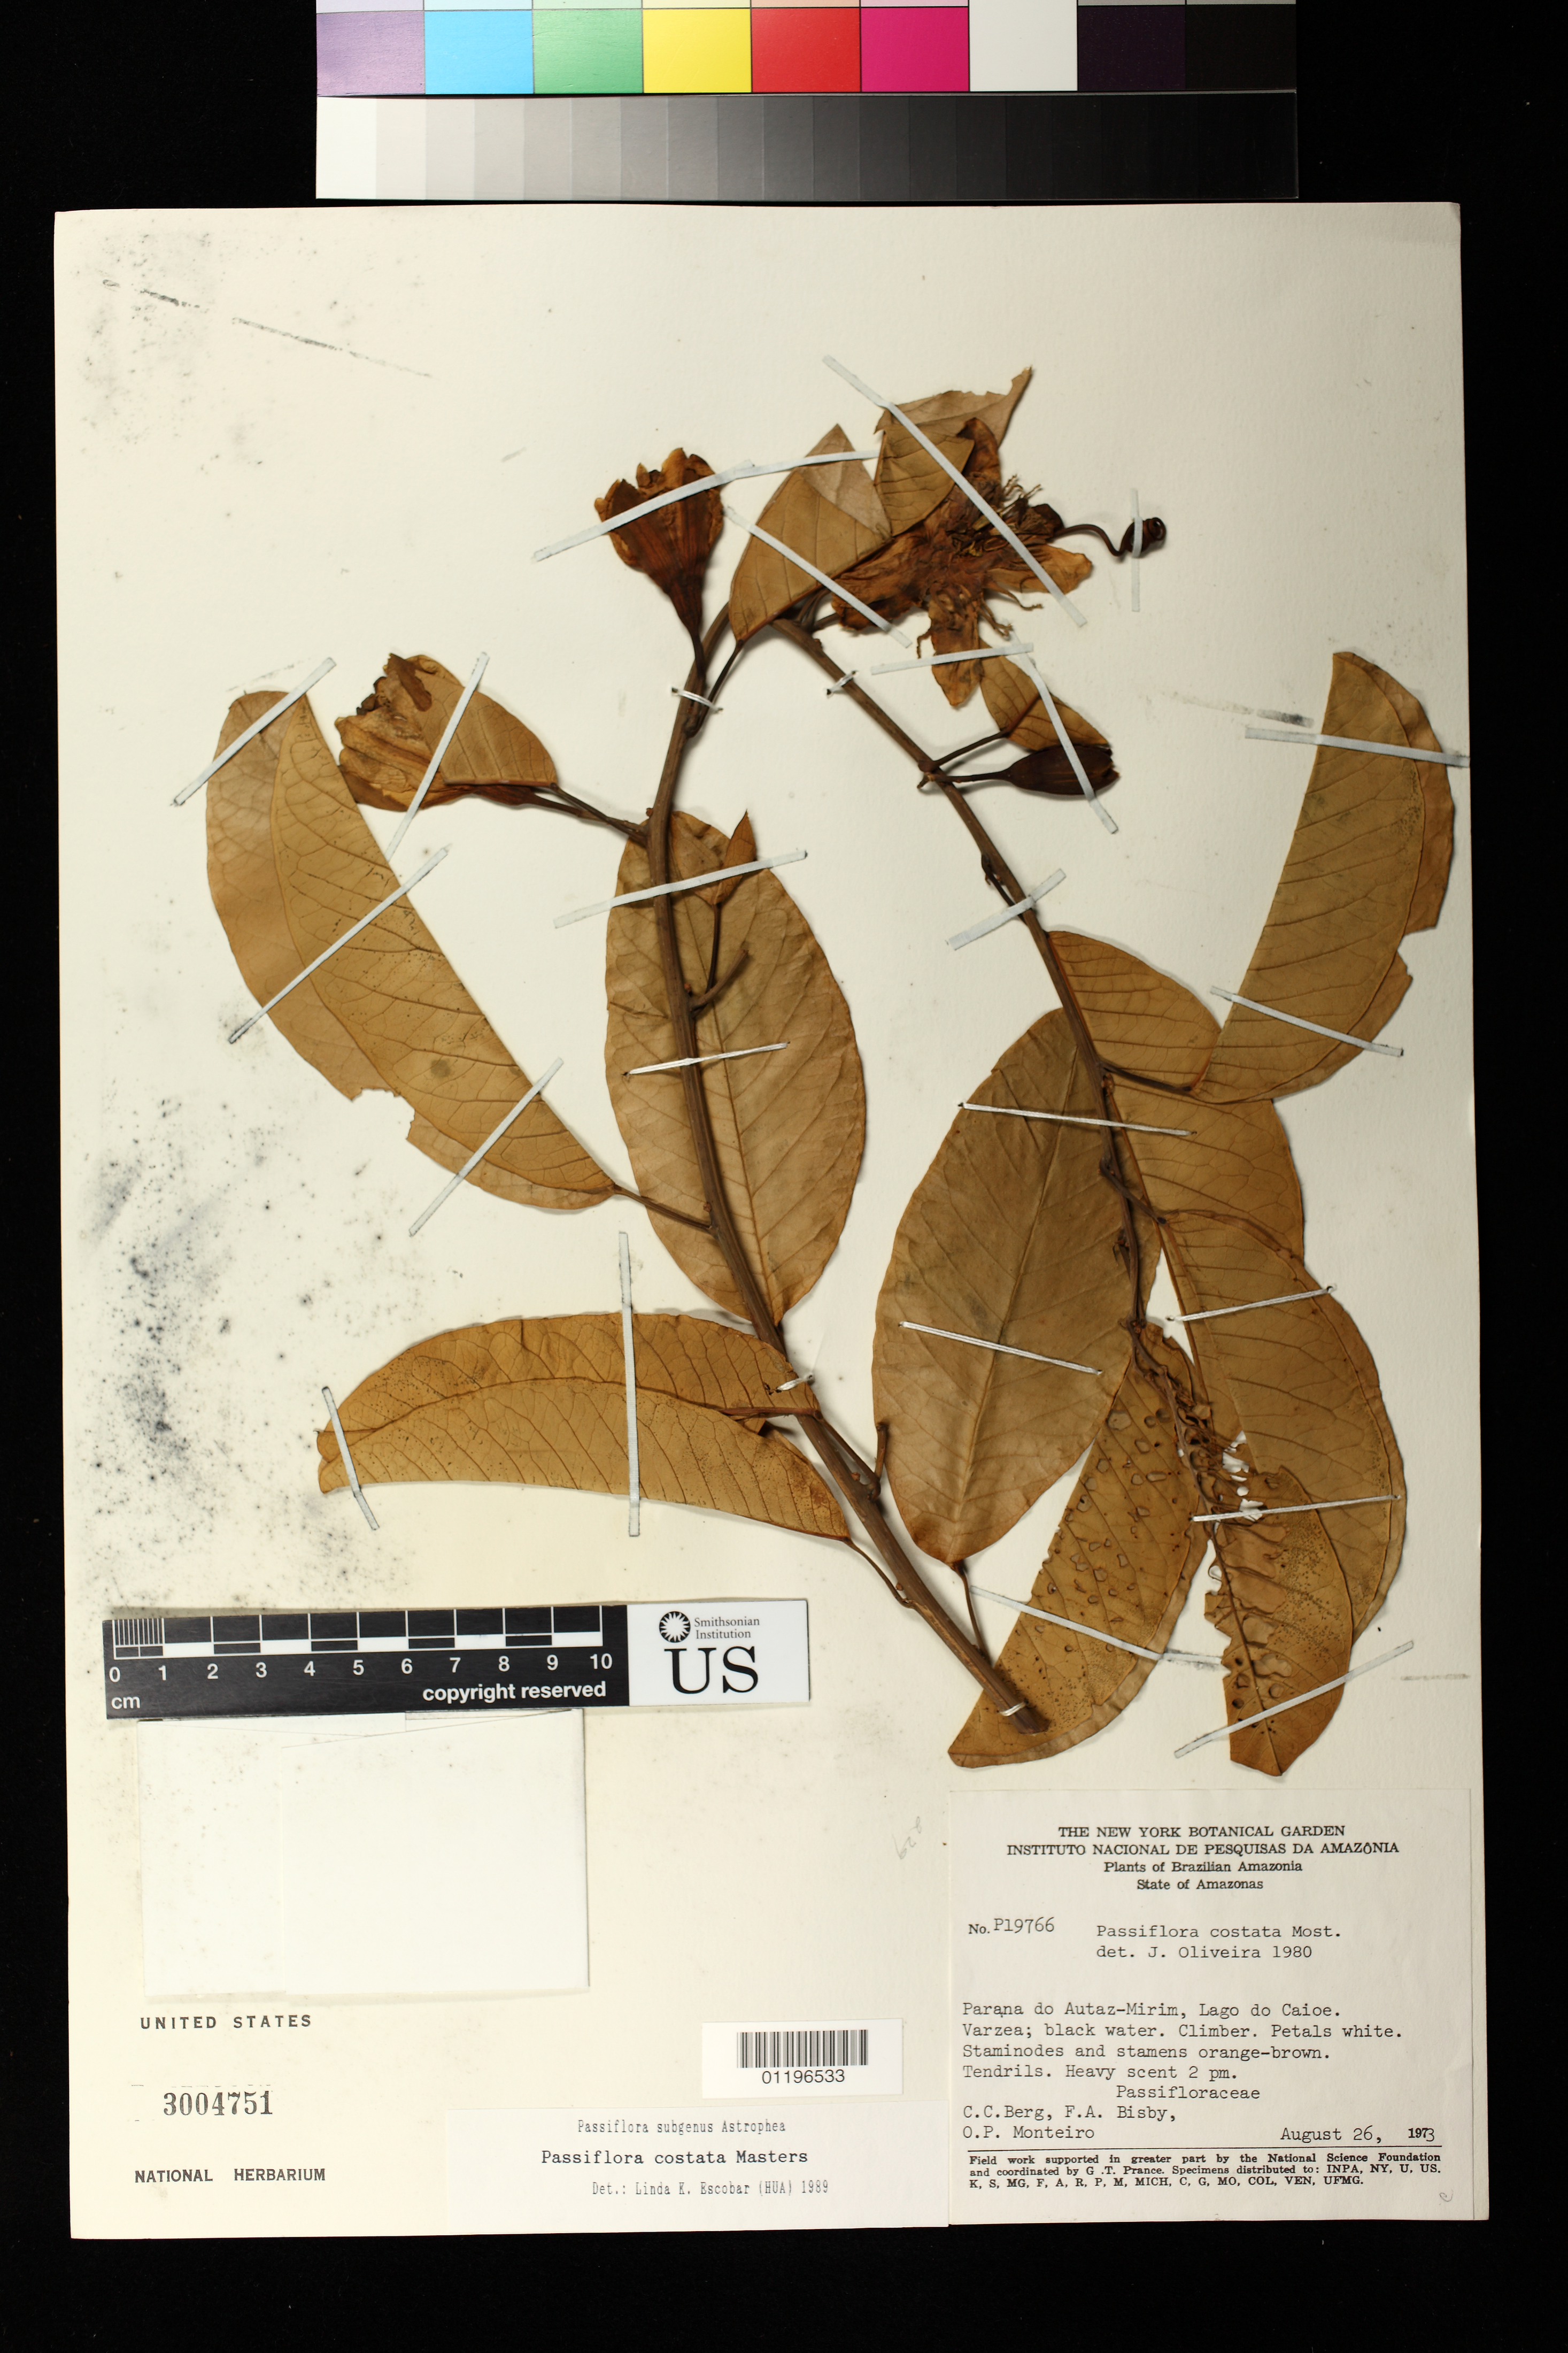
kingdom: Plantae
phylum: Tracheophyta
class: Magnoliopsida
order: Malpighiales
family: Passifloraceae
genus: Passiflora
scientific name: Passiflora costata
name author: Mast.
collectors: C. C. Berg, F. A. Bisby & O. P. Monteiro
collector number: P19766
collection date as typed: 26 Aug 1973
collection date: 1973-08-26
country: Brazil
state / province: Amazonas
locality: Parana do Autaz-Mirim, Lago do Caioe. Varzea; black water.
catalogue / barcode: US 3004751